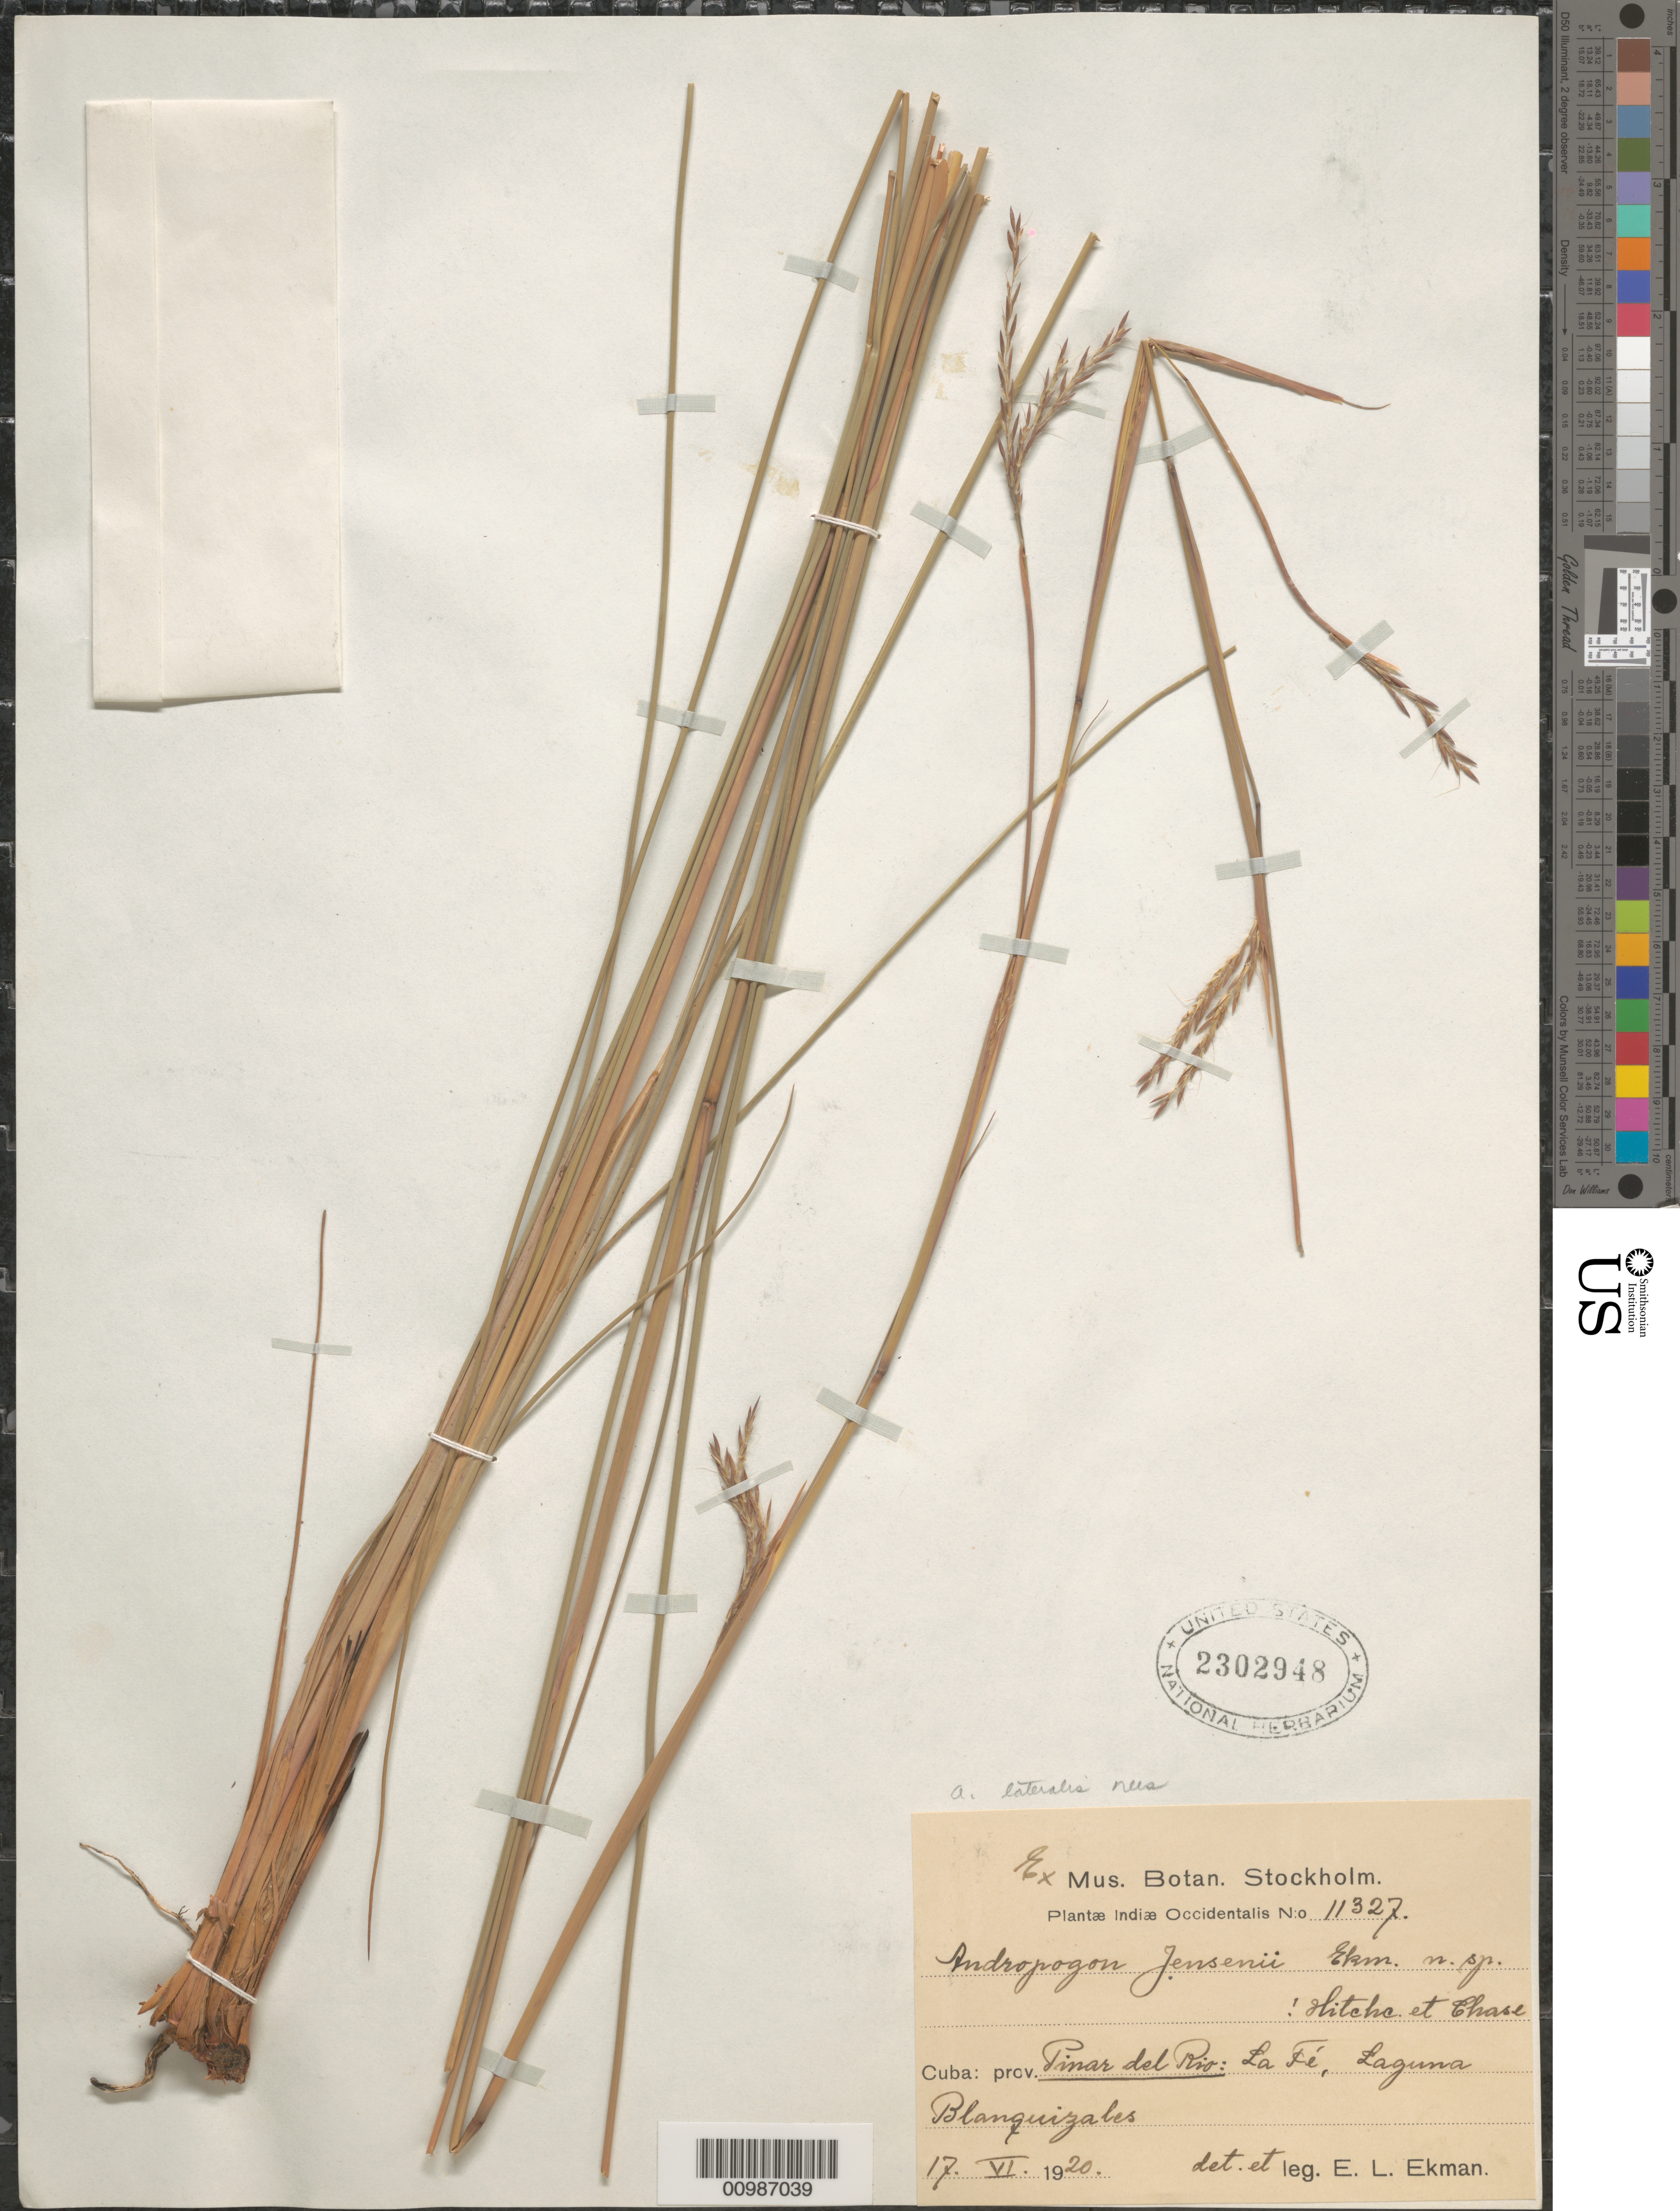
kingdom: Plantae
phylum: Tracheophyta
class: Liliopsida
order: Poales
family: Poaceae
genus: Andropogon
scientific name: Andropogon lateralis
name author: Nees in Mart.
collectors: E. L. Ekman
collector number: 11327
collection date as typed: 17 Jun 1920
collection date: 1920-06-17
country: Cuba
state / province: Pinar del Rio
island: Cuba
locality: La Fe, Laguna Blanquizales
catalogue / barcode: US 2302948